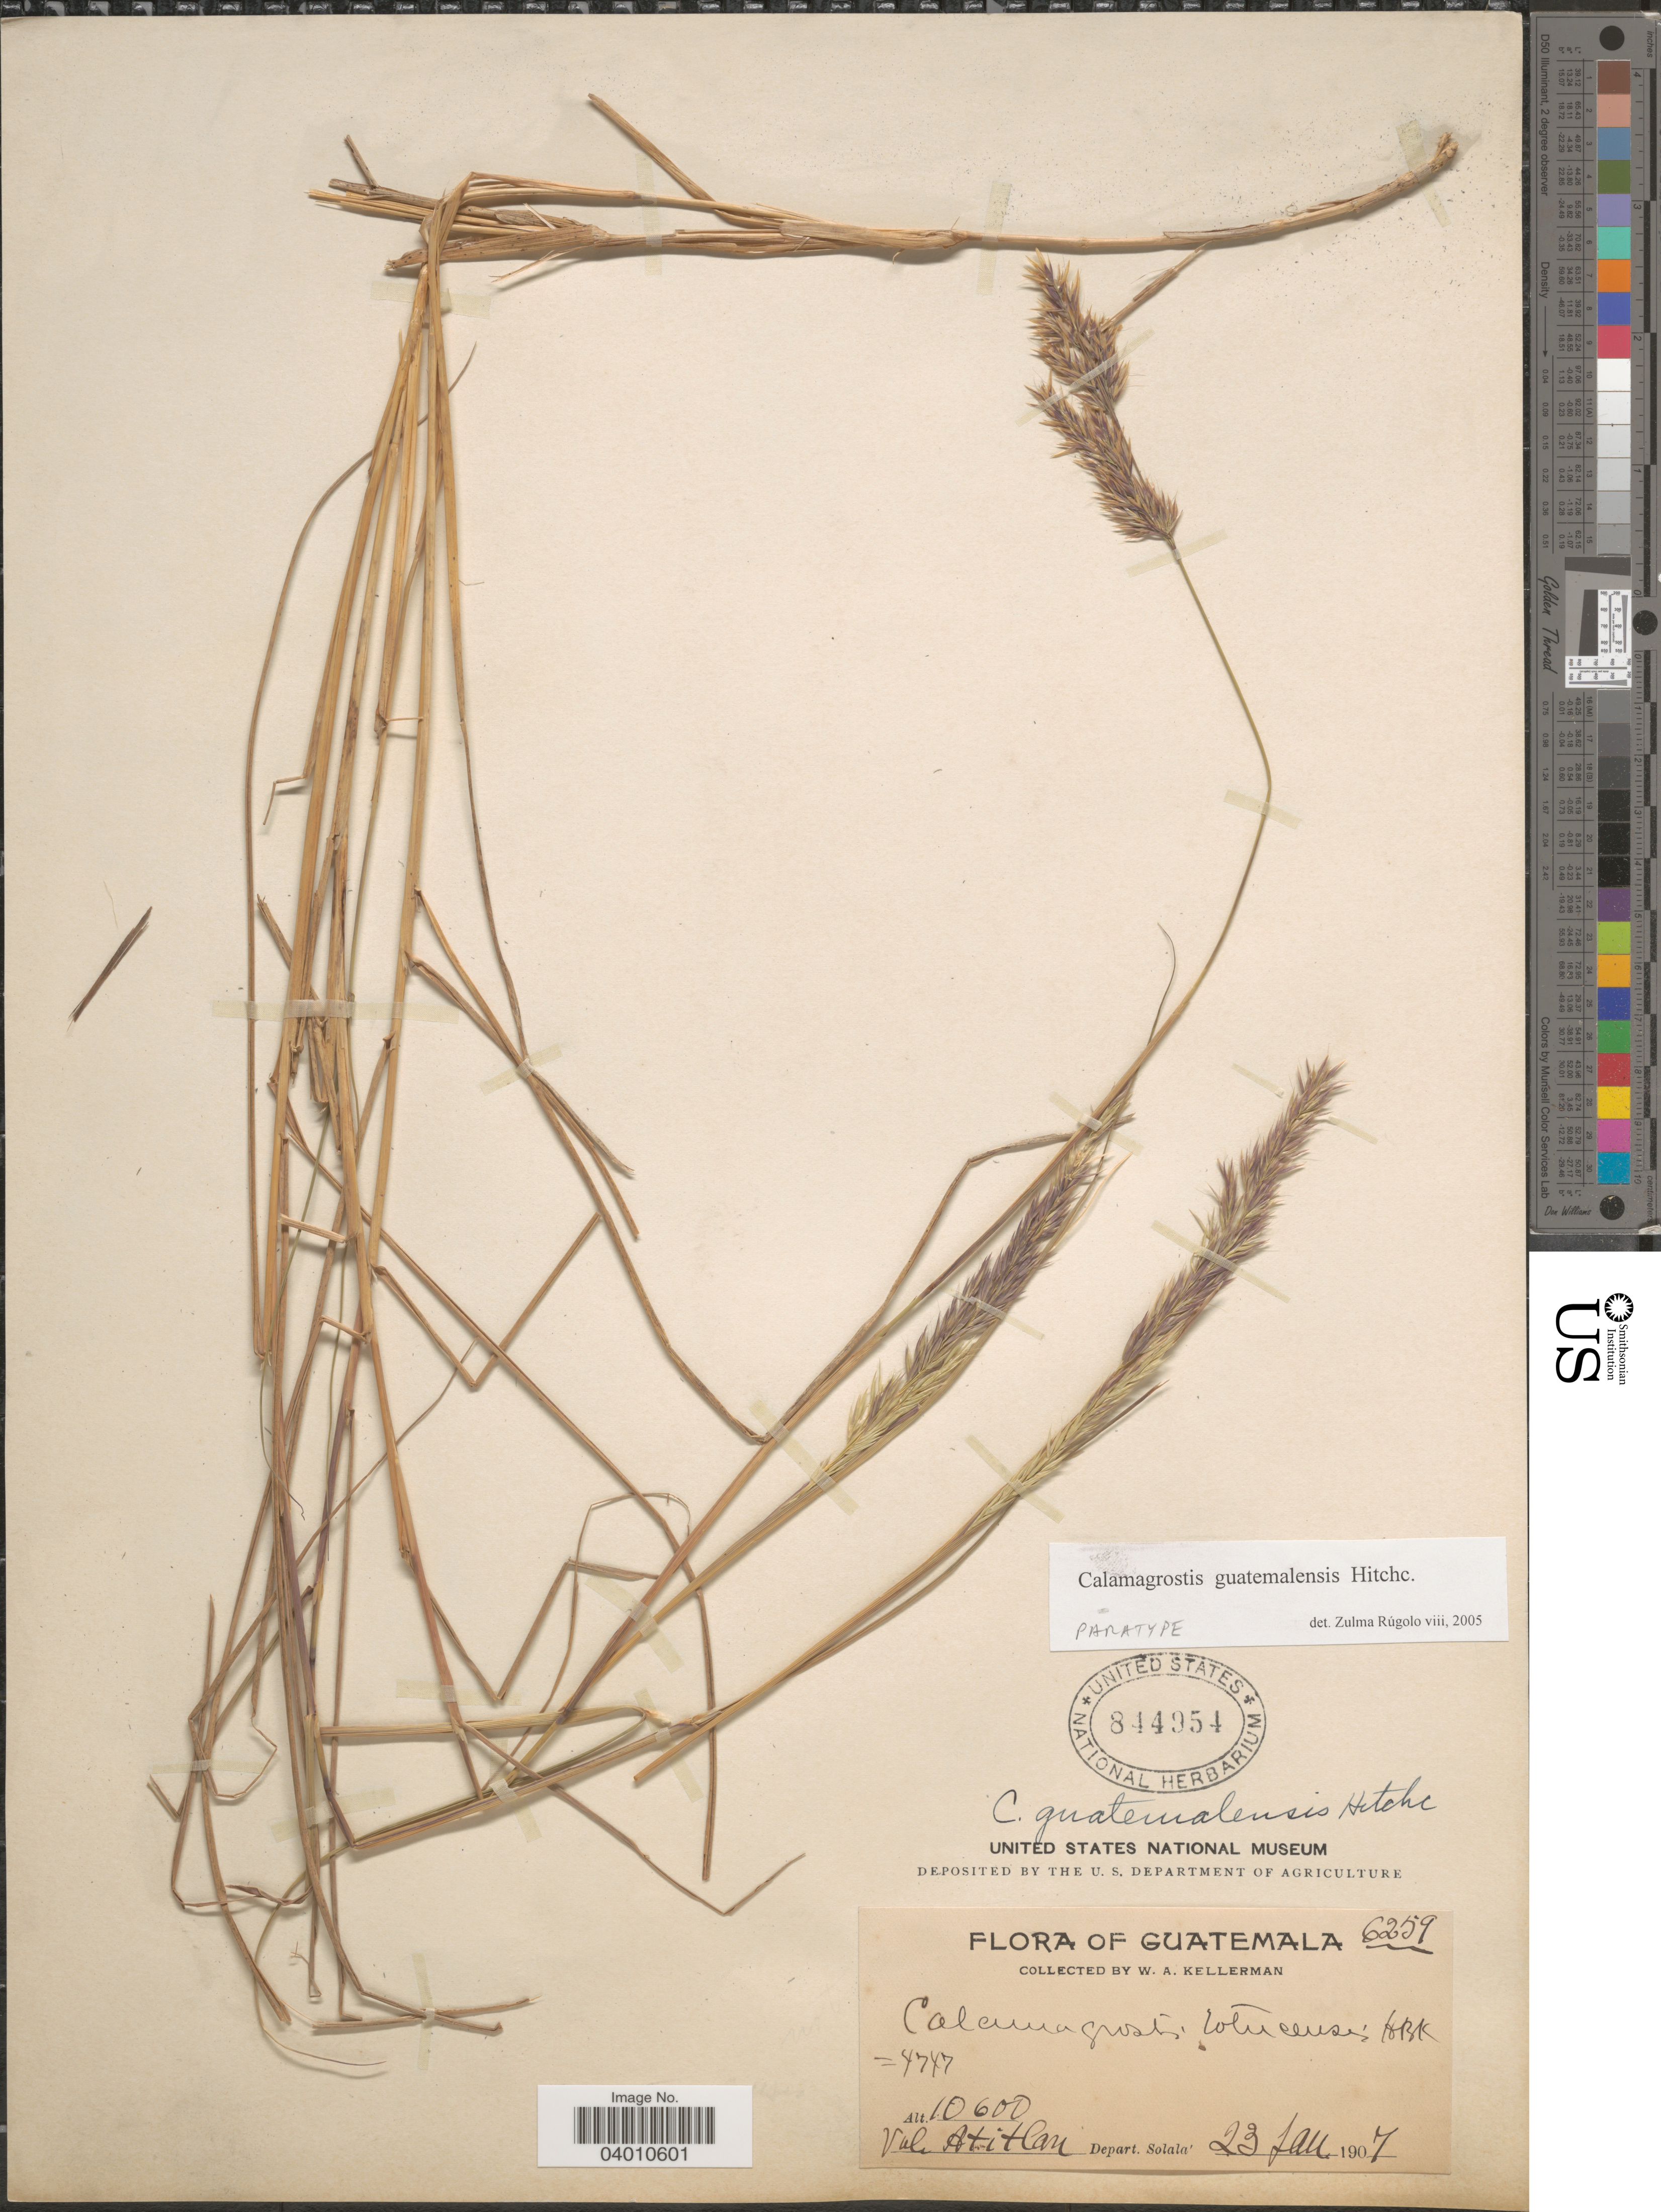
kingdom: Plantae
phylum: Tracheophyta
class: Liliopsida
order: Poales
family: Poaceae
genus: Peyritschia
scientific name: Peyritschia guatemalensis ined.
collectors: W. Kellerman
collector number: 6259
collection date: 1907-01-23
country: Guatemala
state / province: Solola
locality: Volc. Atitlan. Depart. Solala.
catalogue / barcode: US 844954